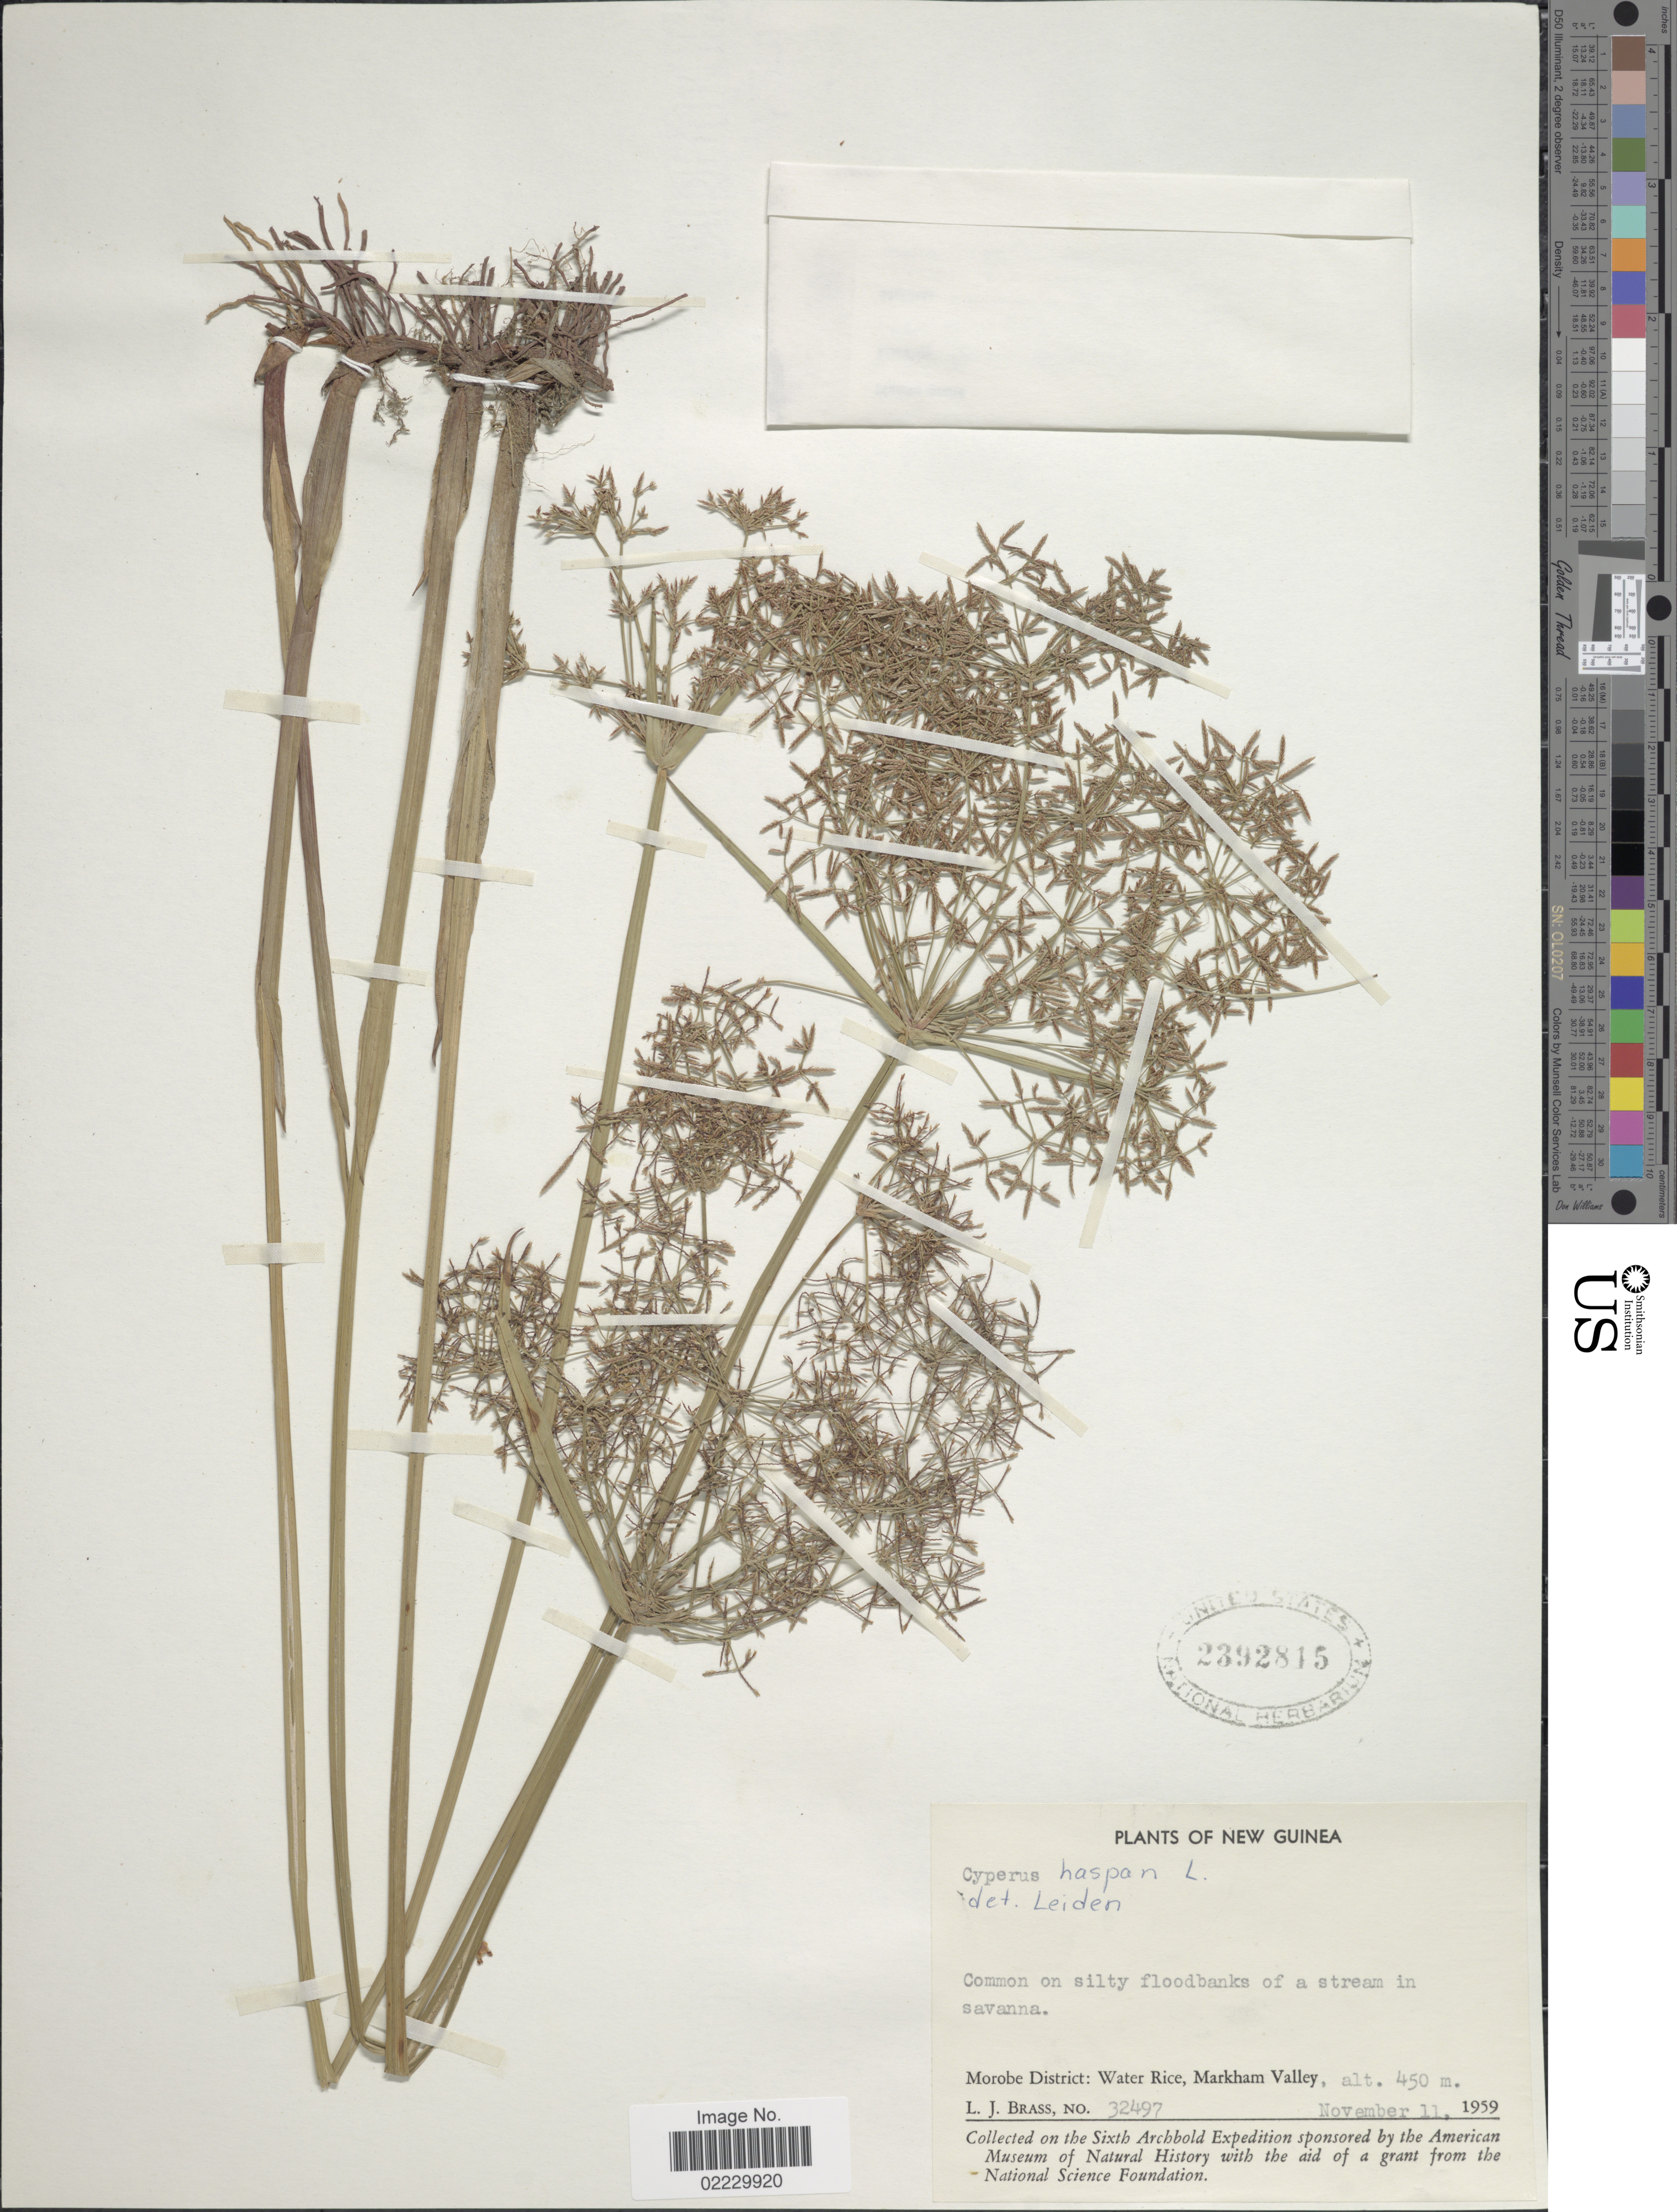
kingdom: Plantae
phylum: Tracheophyta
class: Liliopsida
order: Poales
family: Cyperaceae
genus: Cyperus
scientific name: Cyperus haspan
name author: L.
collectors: L. J. Brass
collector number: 32497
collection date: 1959-11-11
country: Papua New Guinea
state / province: Morobe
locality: Water Rice, Markham Valley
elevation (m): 450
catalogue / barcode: US 2392815